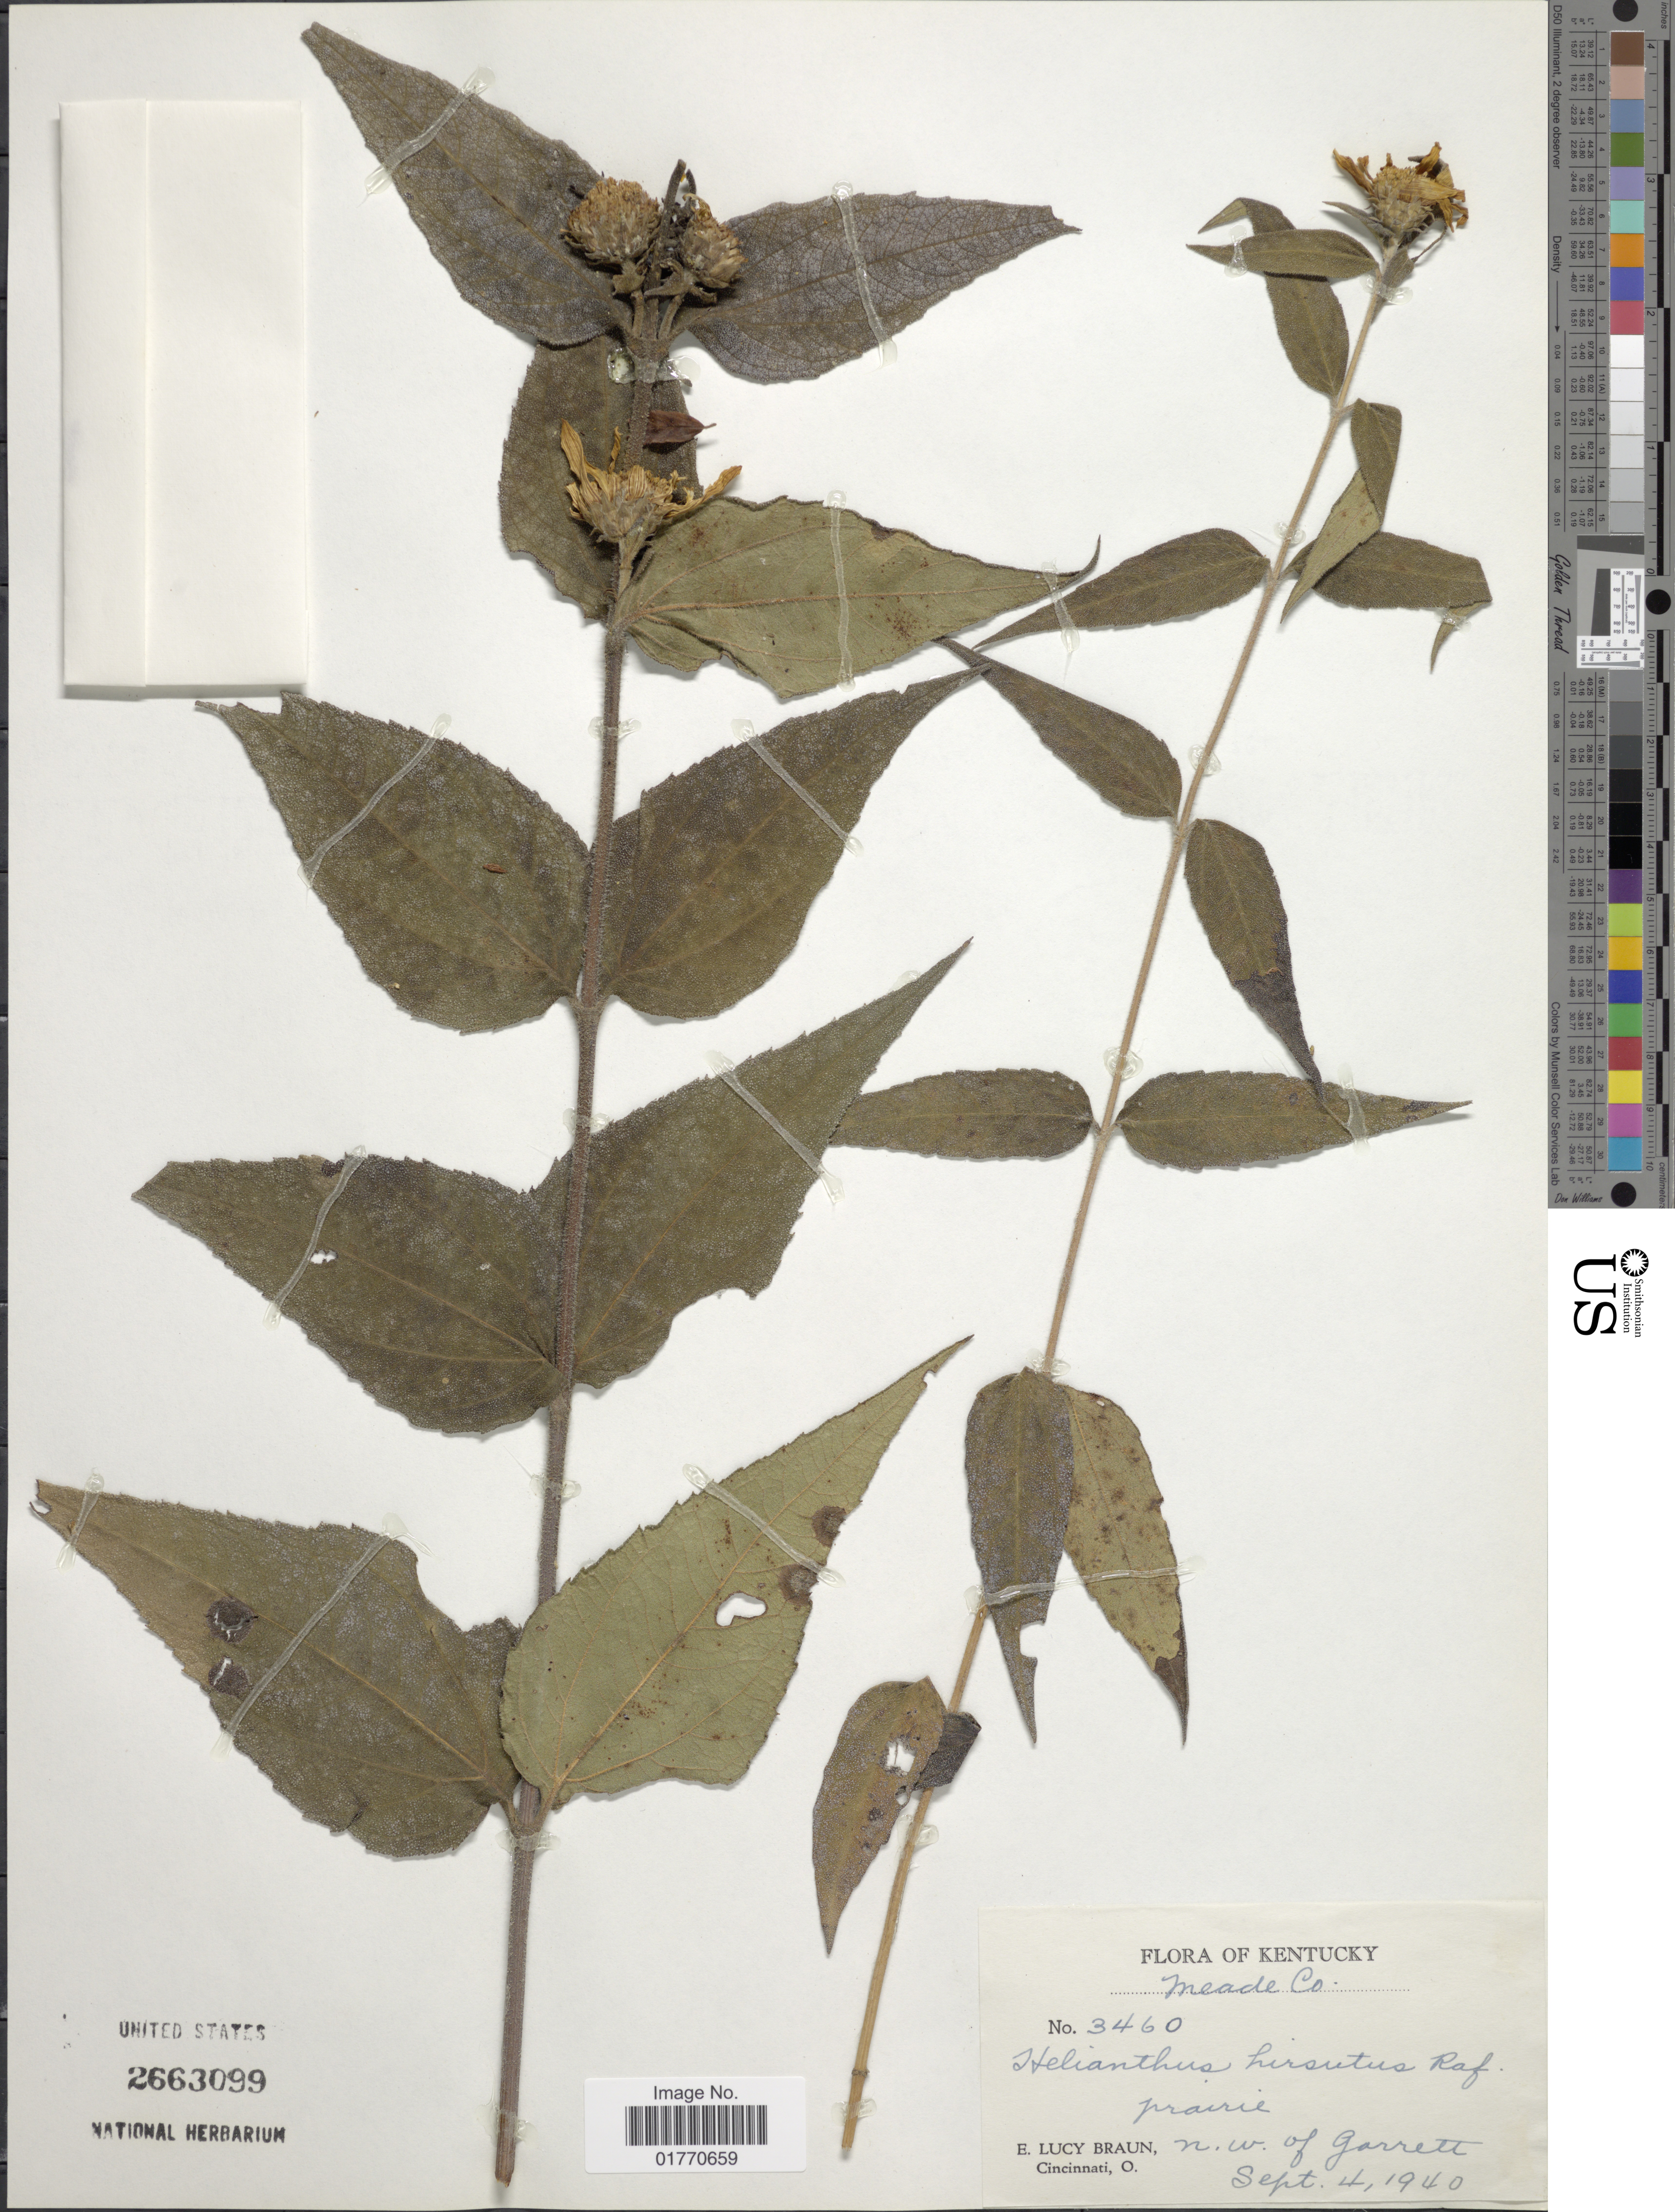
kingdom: Plantae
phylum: Tracheophyta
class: Magnoliopsida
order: Asterales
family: Asteraceae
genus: Helianthus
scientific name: Helianthus hirsutus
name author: Raf.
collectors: E. L. Braun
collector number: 3460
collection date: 1940-09-04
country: United States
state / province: Kentucky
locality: Meade Co., prairie, n.w. of Garrett.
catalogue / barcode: US 2663099